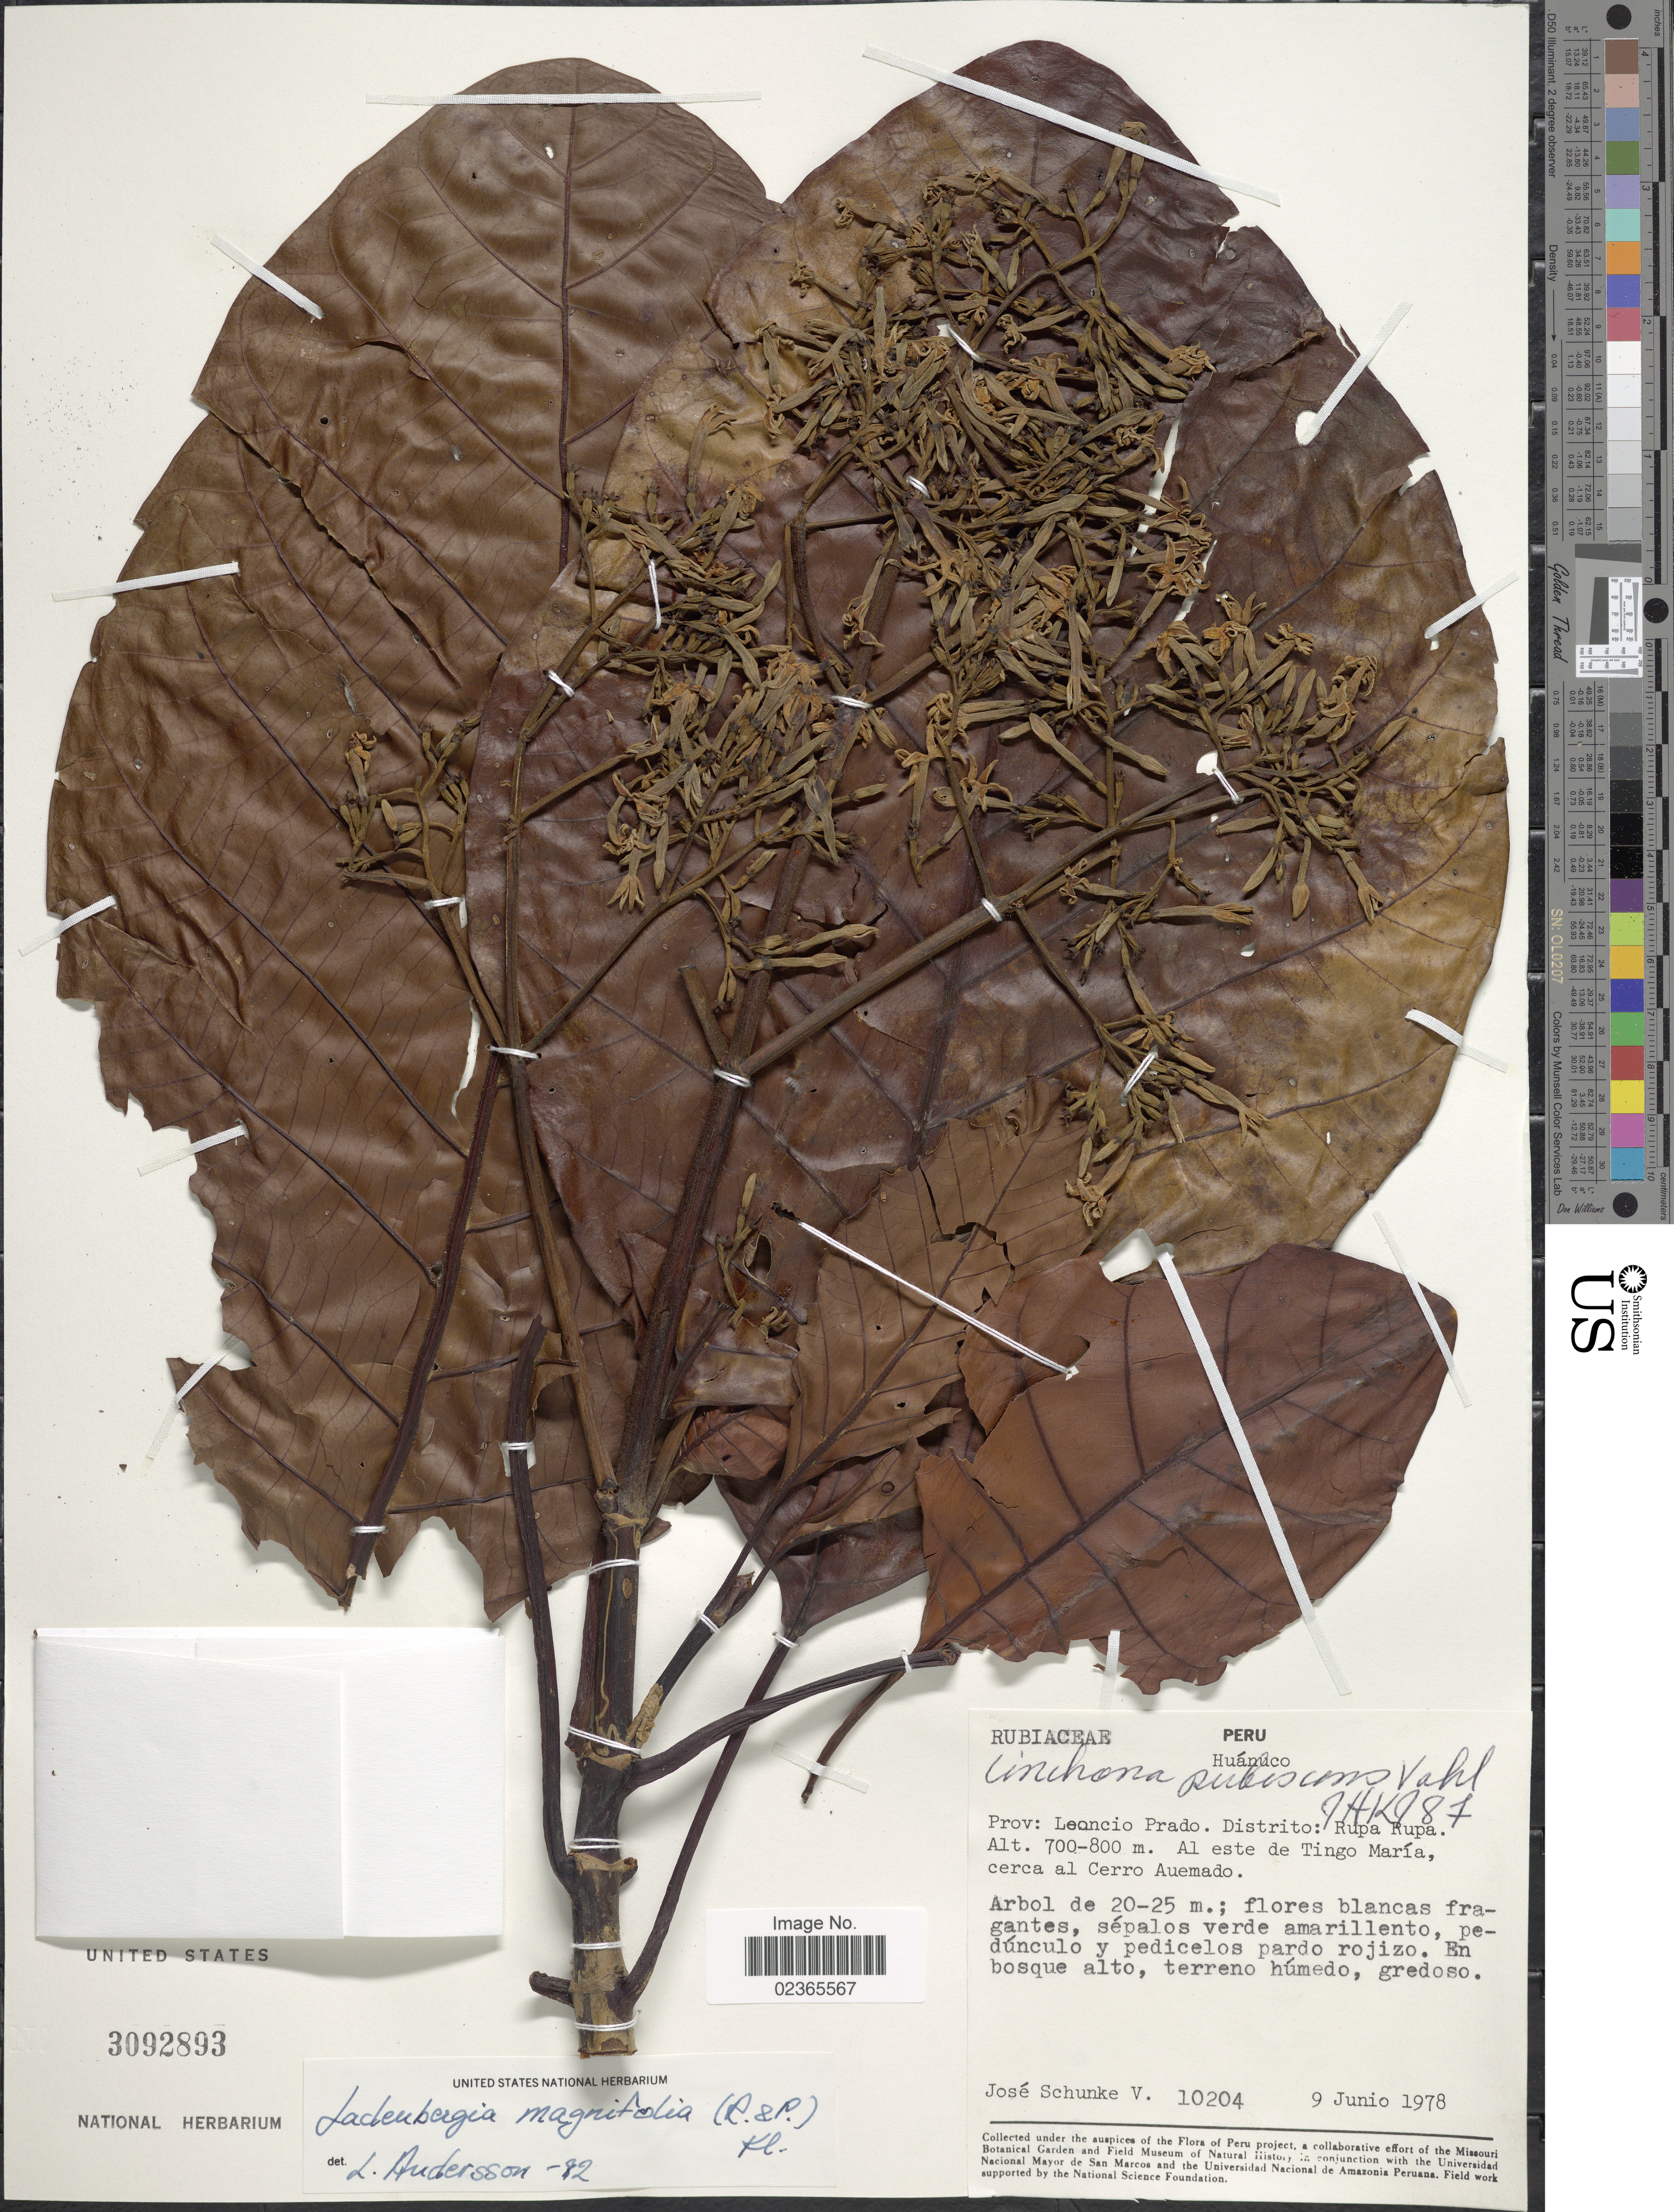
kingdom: Plantae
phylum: Tracheophyta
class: Magnoliopsida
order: Gentianales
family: Rubiaceae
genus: Ladenbergia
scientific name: Ladenbergia magnifolia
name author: (Ruiz & Pav.) Klotzsch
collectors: J. Schunke Vigo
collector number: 10204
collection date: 1978-06-09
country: Peru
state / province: Huánuco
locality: Prov. Leoncio Prado. Distrito: Rupa Rupa. Al este de Tingo Maria, cerca al Cerro Auemado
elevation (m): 700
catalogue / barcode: US 3092893